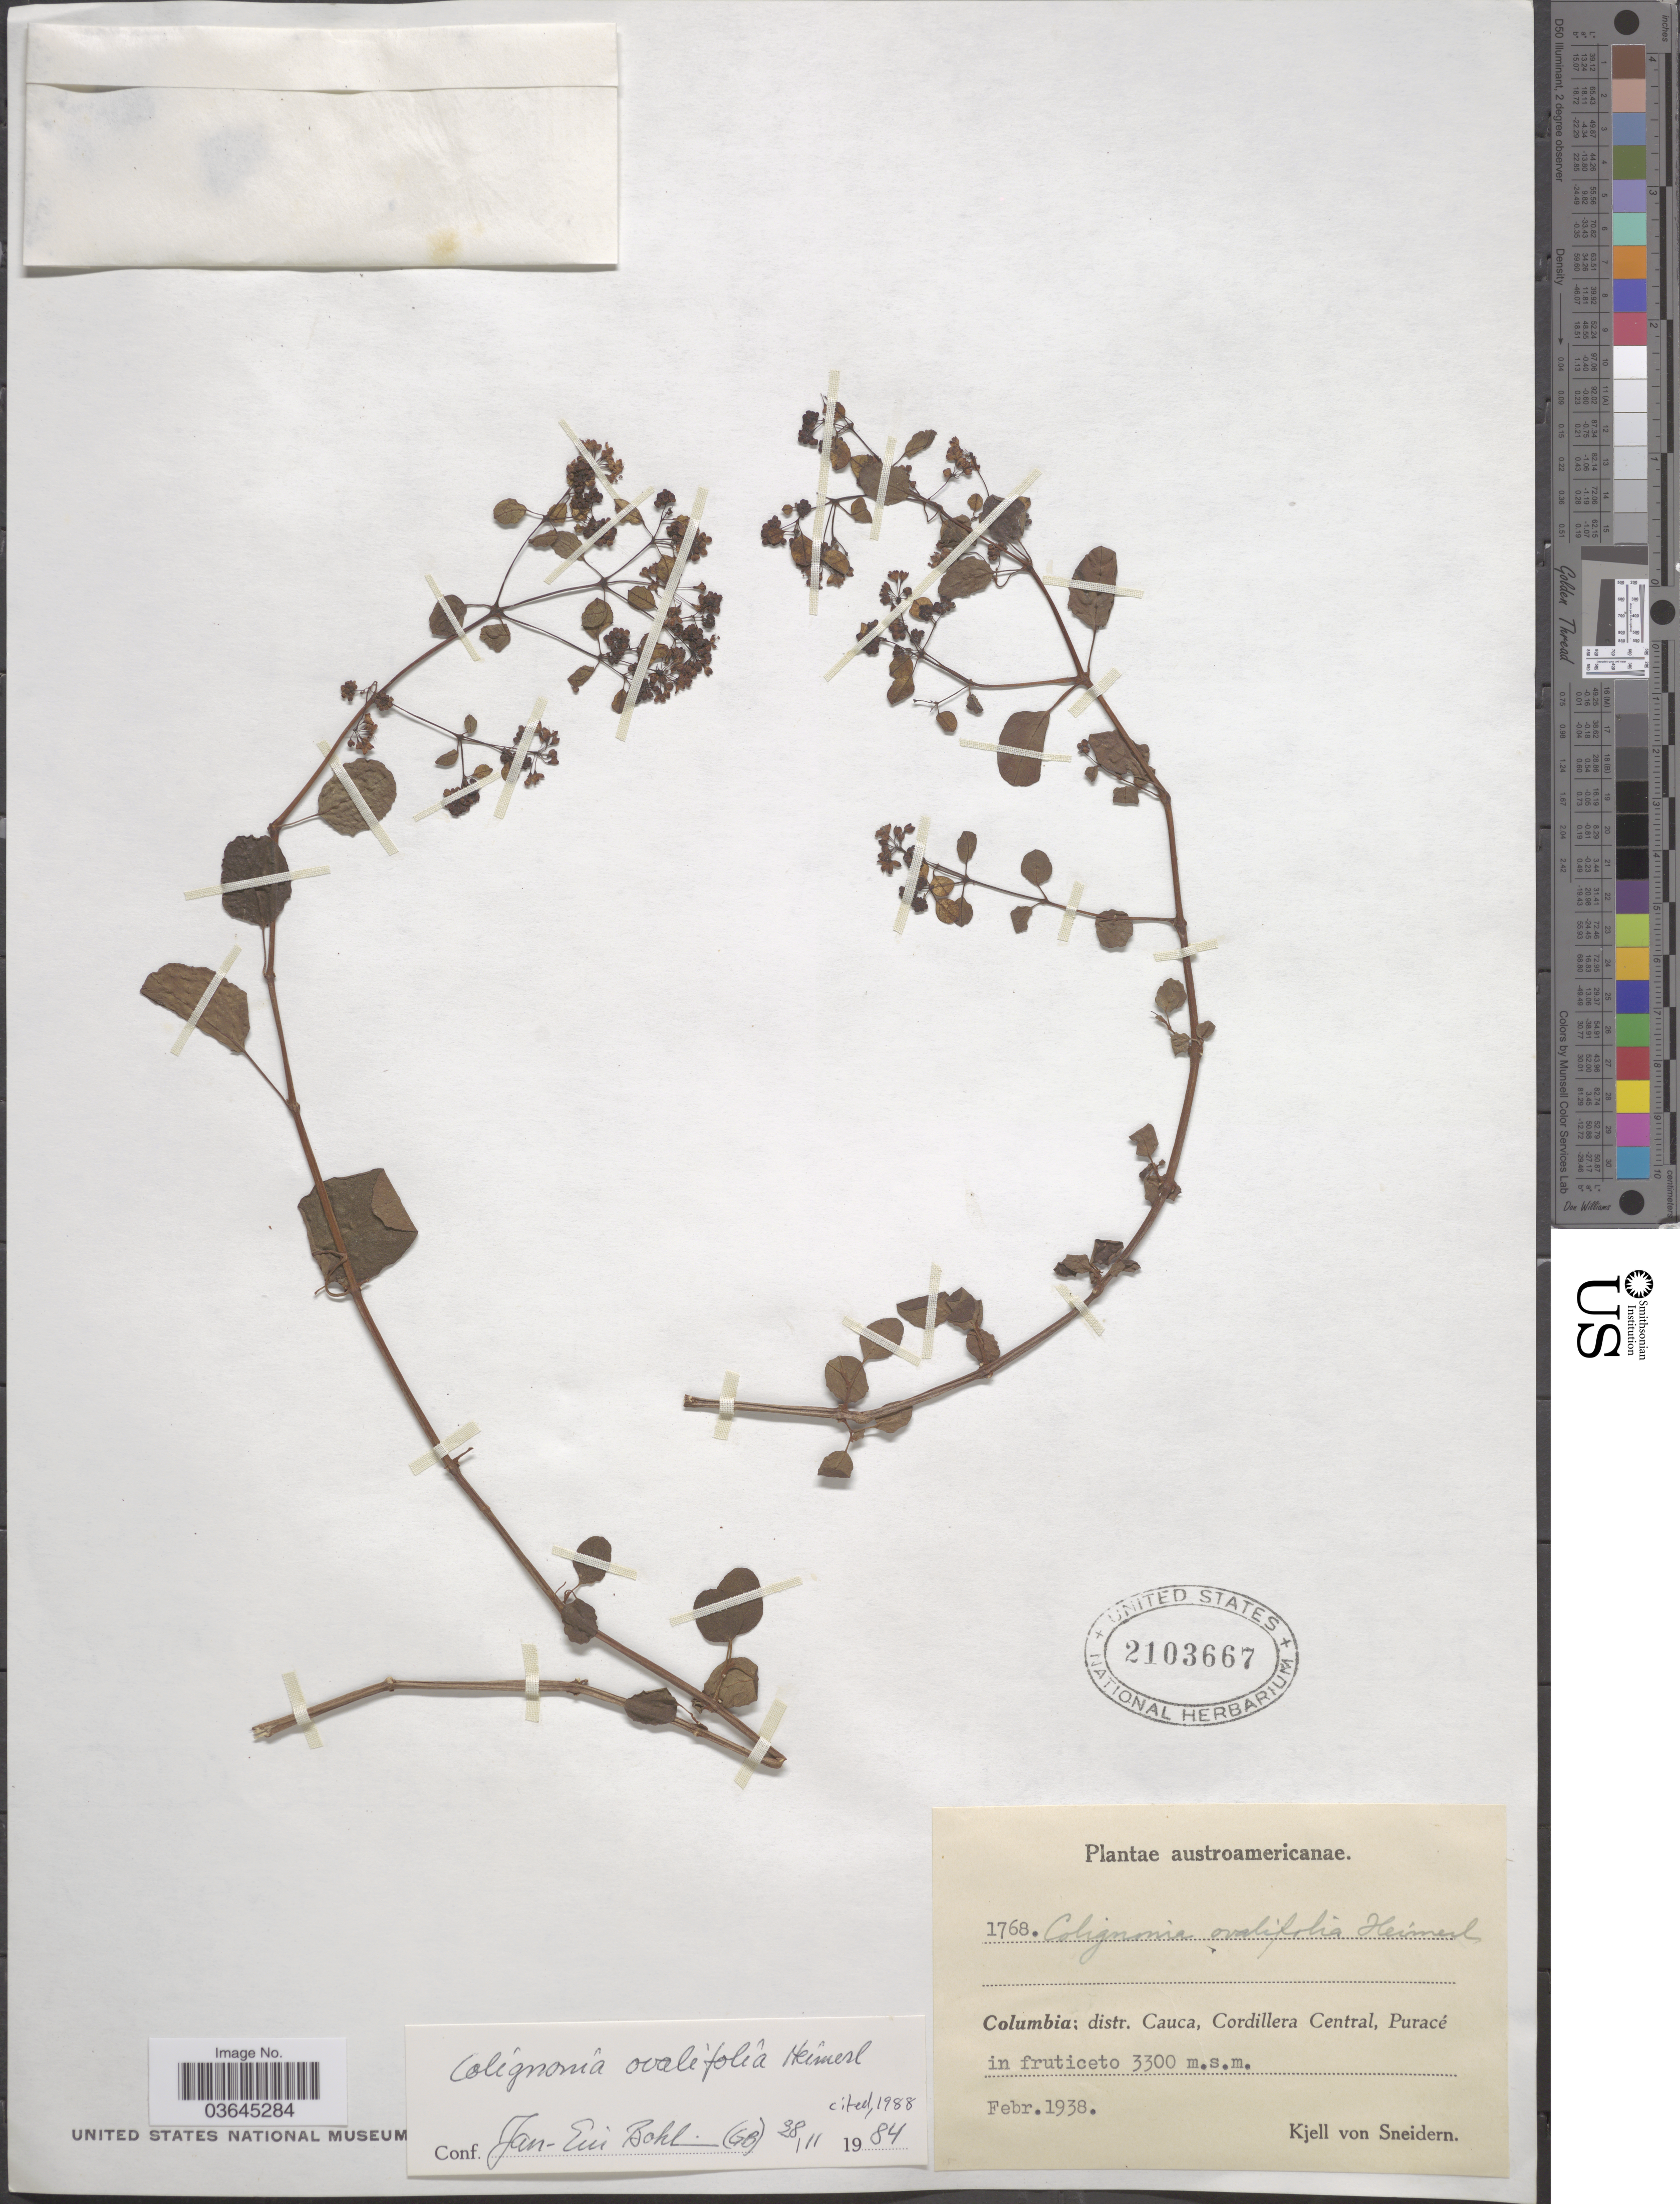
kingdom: Plantae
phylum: Tracheophyta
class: Magnoliopsida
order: Caryophyllales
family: Nyctaginaceae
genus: Colignonia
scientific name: Colignonia ovalifolia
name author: Heimerl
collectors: K. von Sneidern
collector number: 1768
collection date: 1938-02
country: Colombia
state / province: Cauca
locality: Distr. Cauca, Cordillera Central, Puracé.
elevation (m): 3300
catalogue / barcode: US 2103667